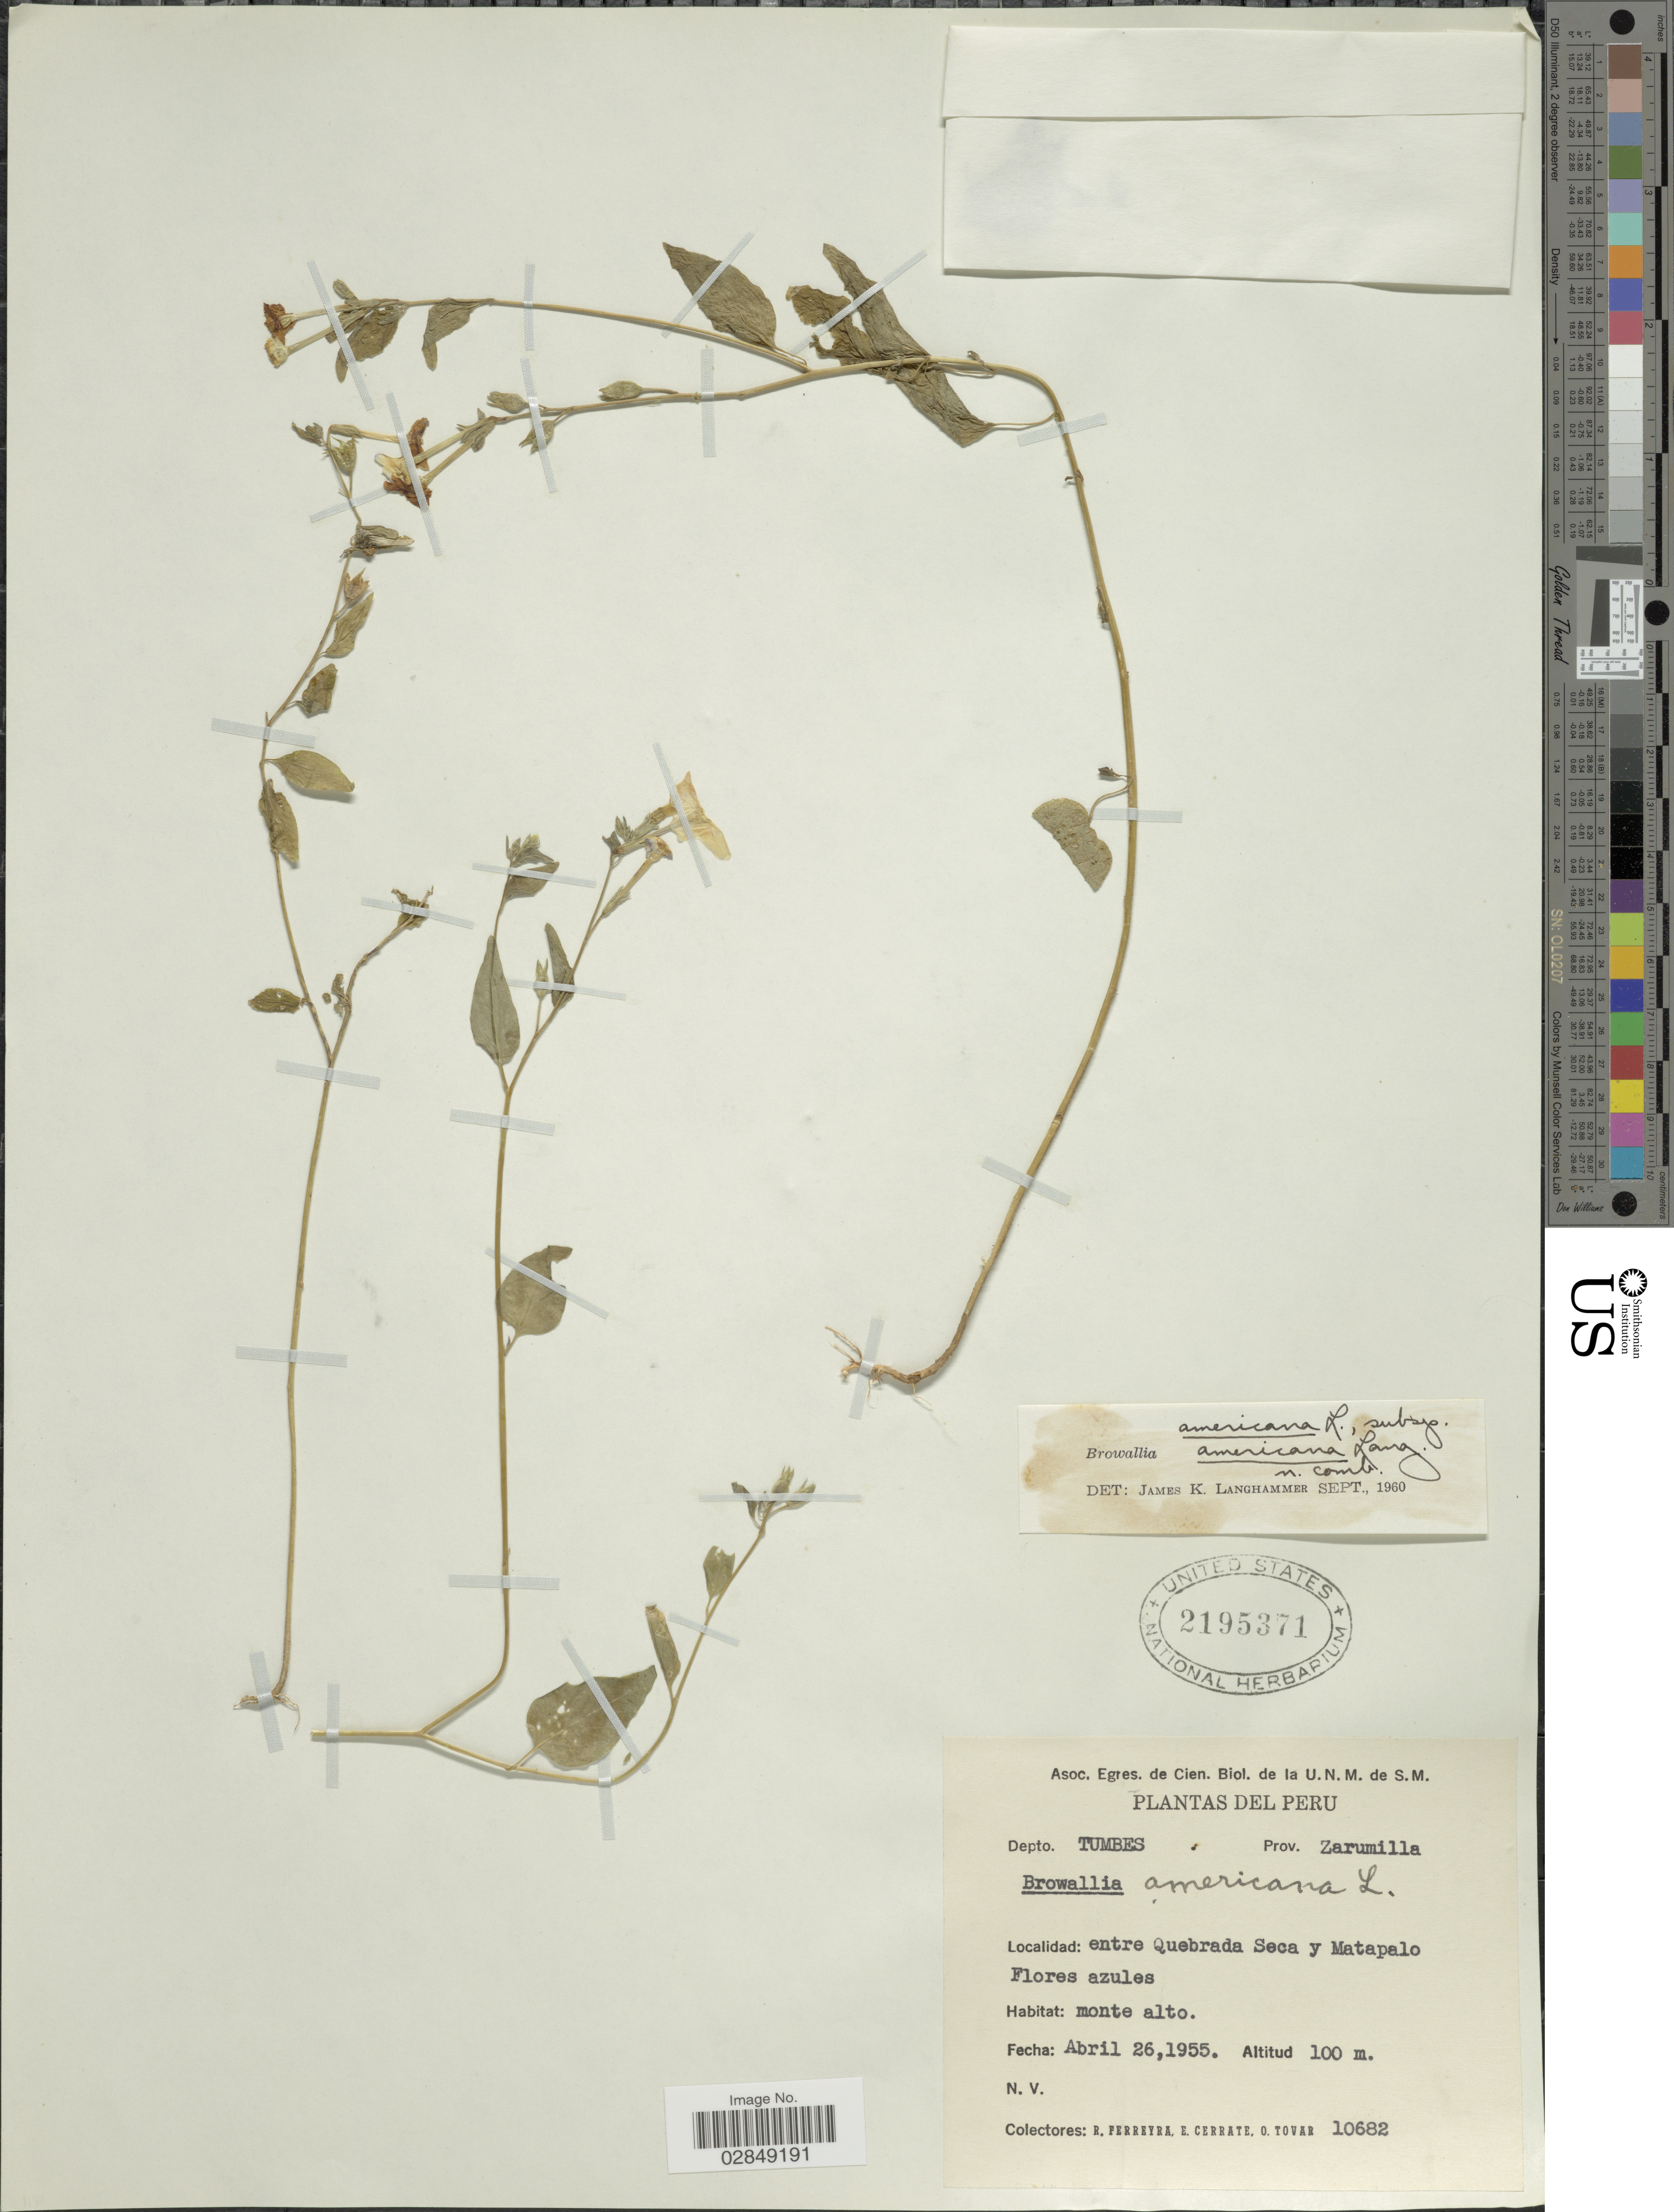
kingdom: Plantae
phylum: Tracheophyta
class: Magnoliopsida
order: Solanales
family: Solanaceae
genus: Browallia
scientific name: Browallia americana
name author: L.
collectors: R. A. Ferreyra, E. Cerrate & Ó. Tovar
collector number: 10682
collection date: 1955-04-26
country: Peru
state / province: Tumbes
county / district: Zarumilla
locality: Depto. Tumbes Prov. Zarumilla, entre Quebrada Seca y Matapalo.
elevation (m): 100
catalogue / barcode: US 2195371